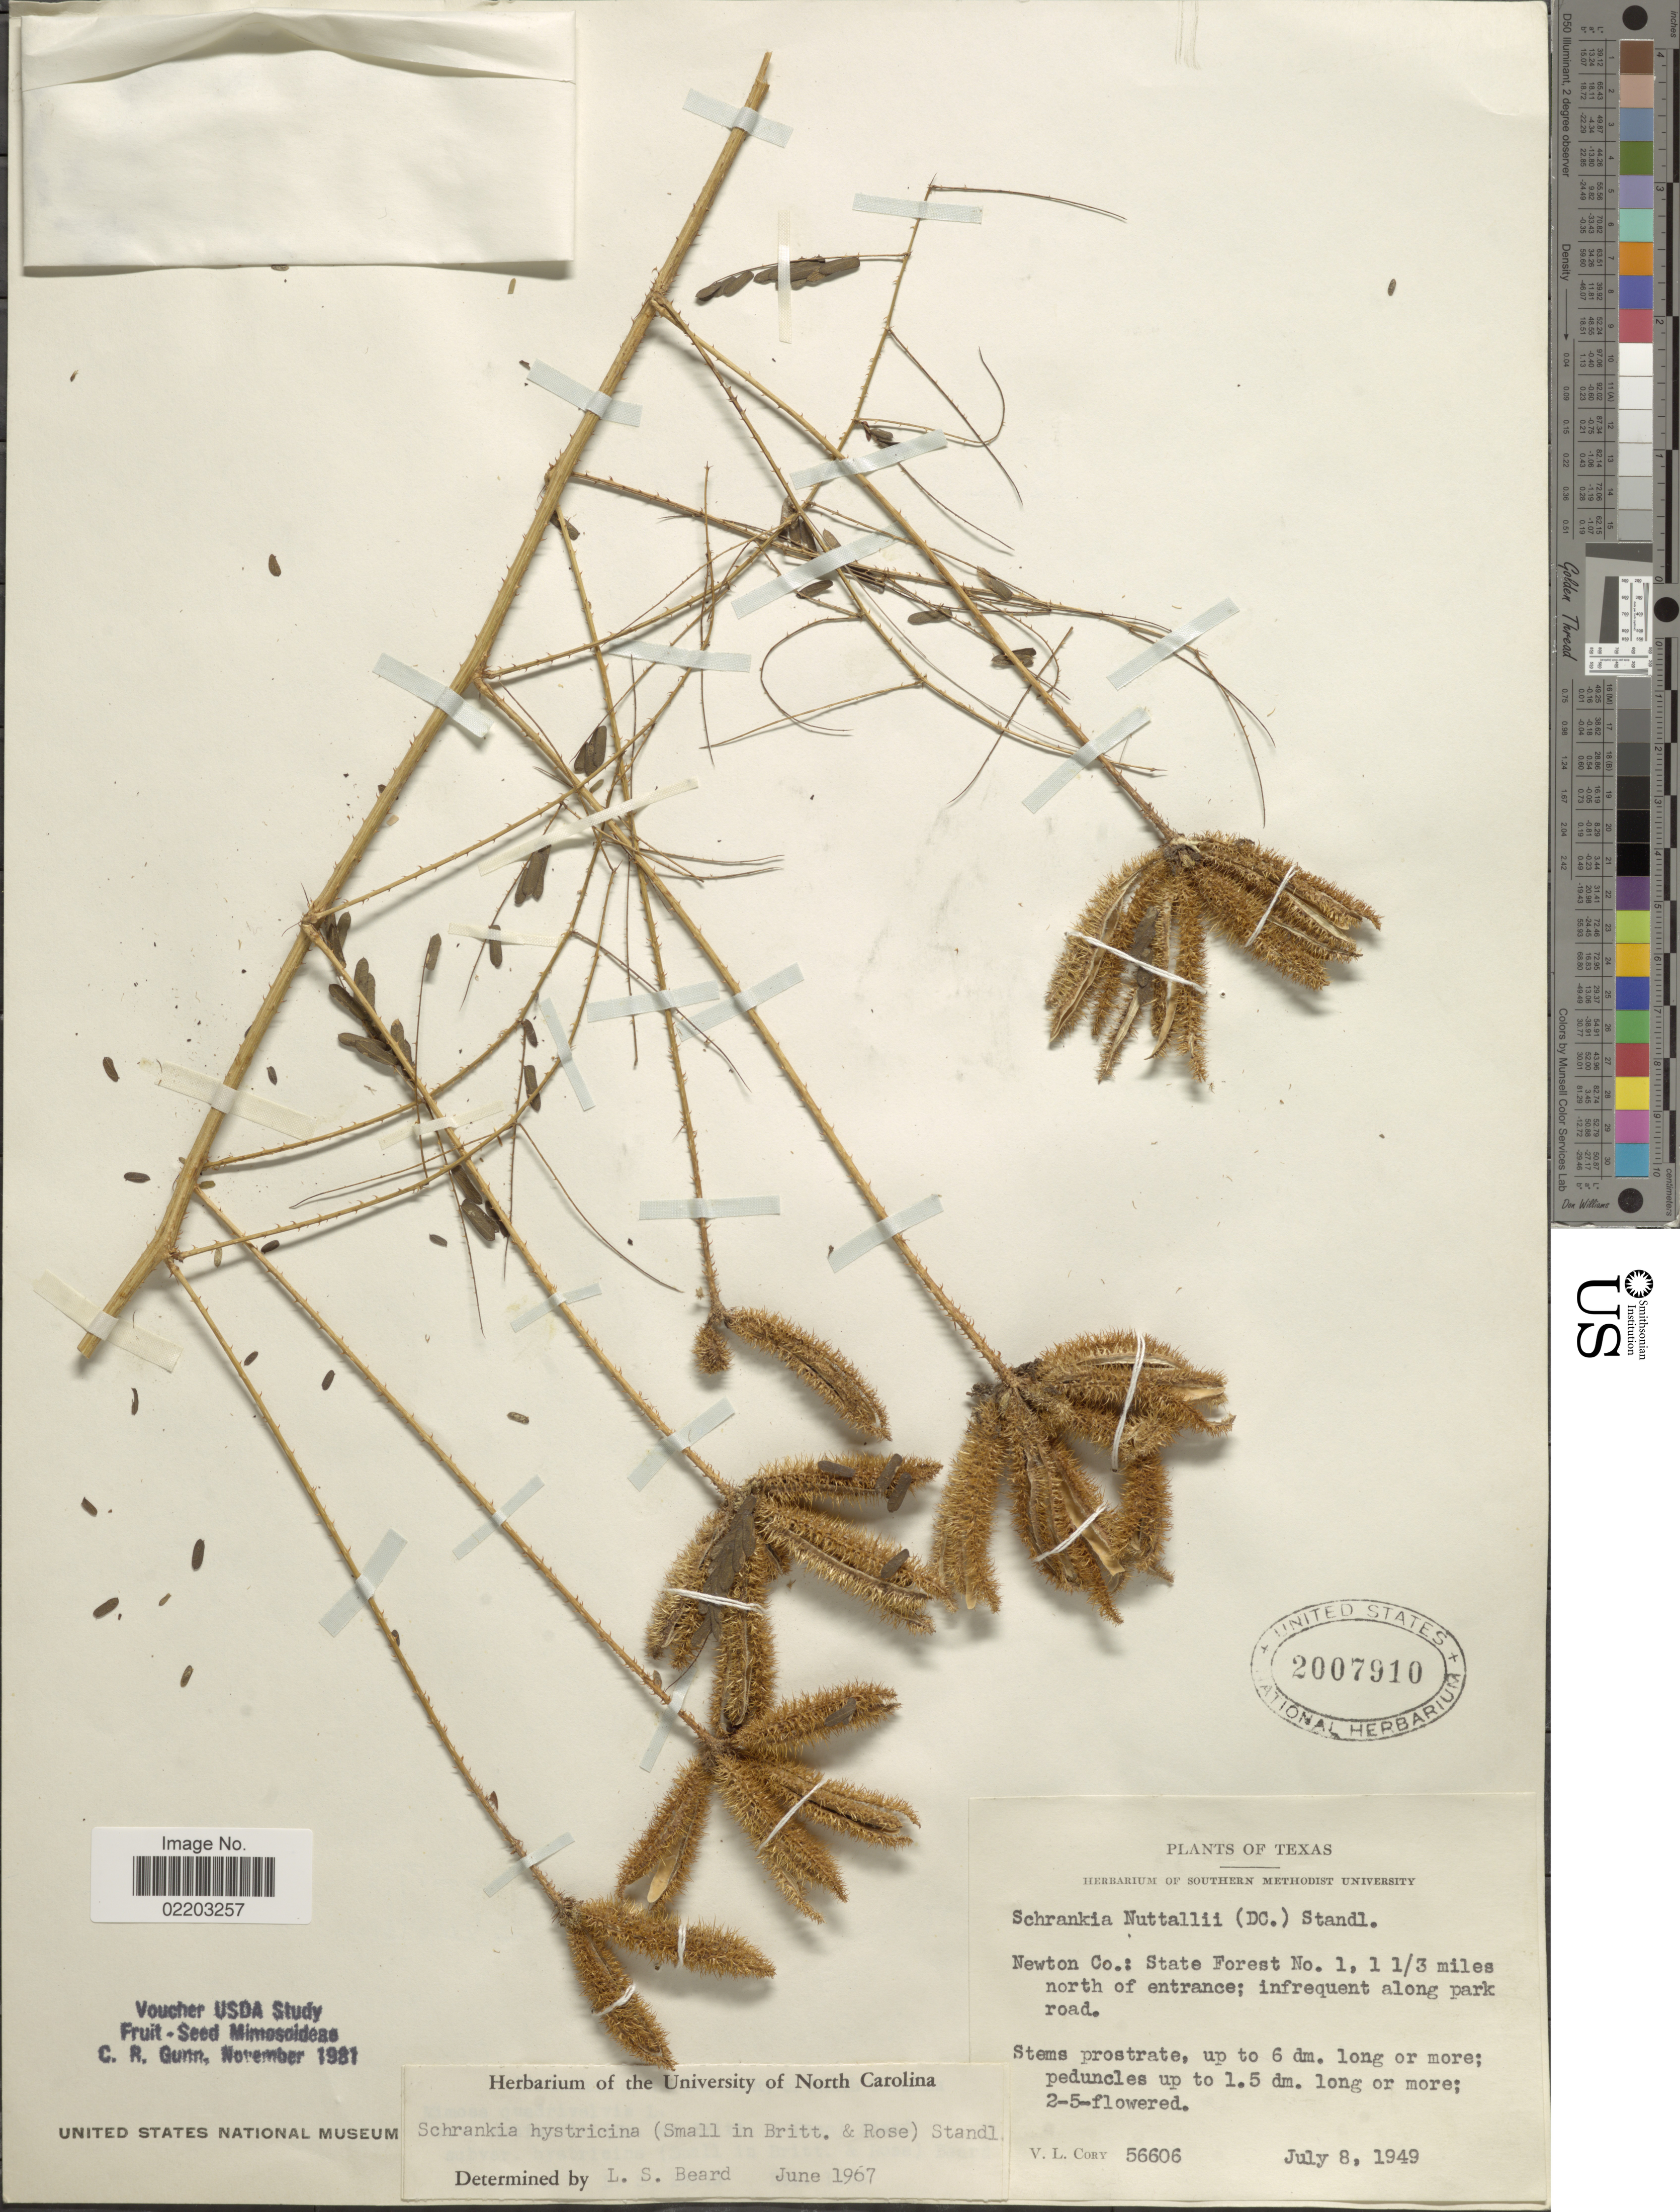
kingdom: Plantae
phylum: Tracheophyta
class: Magnoliopsida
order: Fabales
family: Fabaceae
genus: Mimosa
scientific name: Mimosa hystricina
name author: (Small ex Britton & Rose) B.L. Turner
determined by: Strong, M. T., (US), Smithsonian Institution - National Museum of Natural History (UNITED STATES)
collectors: V. Cory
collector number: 56606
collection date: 1949-07-08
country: United States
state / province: Texas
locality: Newton Co: State Forest No 1,1 1/3 miles north of entrance; in frequent along park road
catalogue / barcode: US 2007910